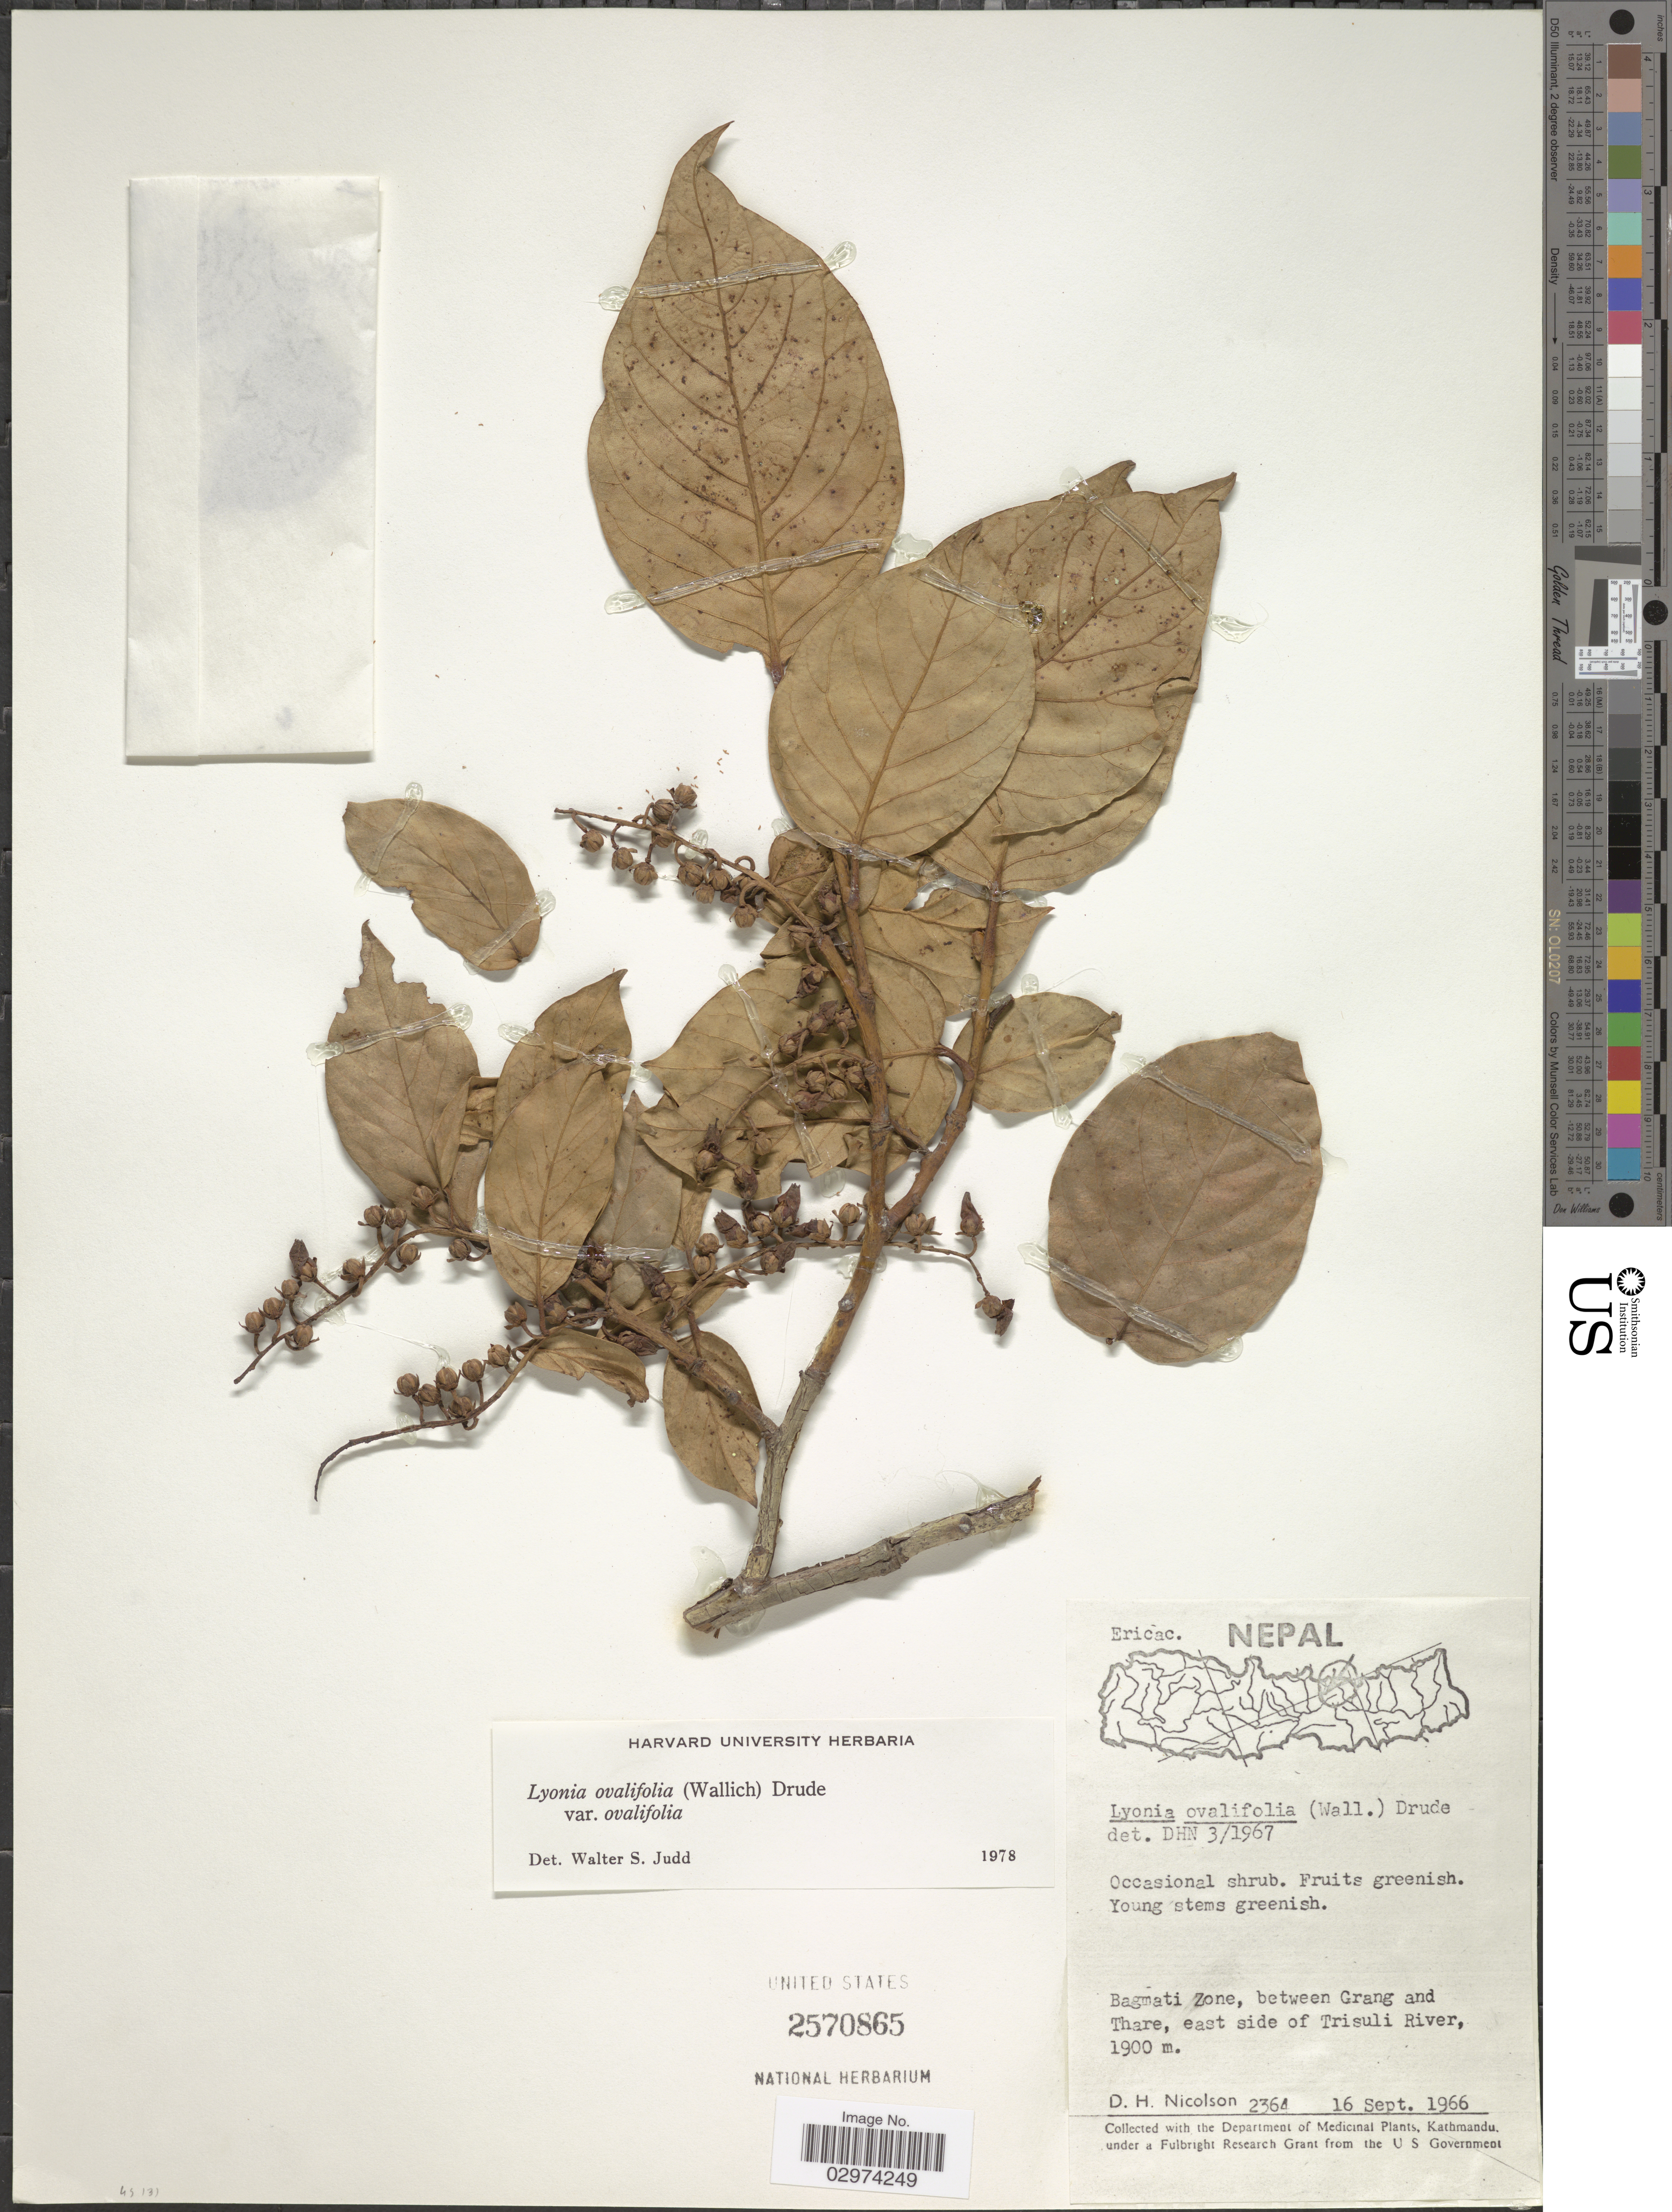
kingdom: Plantae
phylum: Tracheophyta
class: Magnoliopsida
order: Ericales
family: Ericaceae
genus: Lyonia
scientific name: Lyonia ovalifolia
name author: (Wall.) Drude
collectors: D. H. Nicolson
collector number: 2364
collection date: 1966-09-16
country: Nepal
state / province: Bagmati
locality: Bagmati Zone, between Grang and Thare, east side of Trisuli River.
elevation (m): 1900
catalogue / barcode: US 2570865